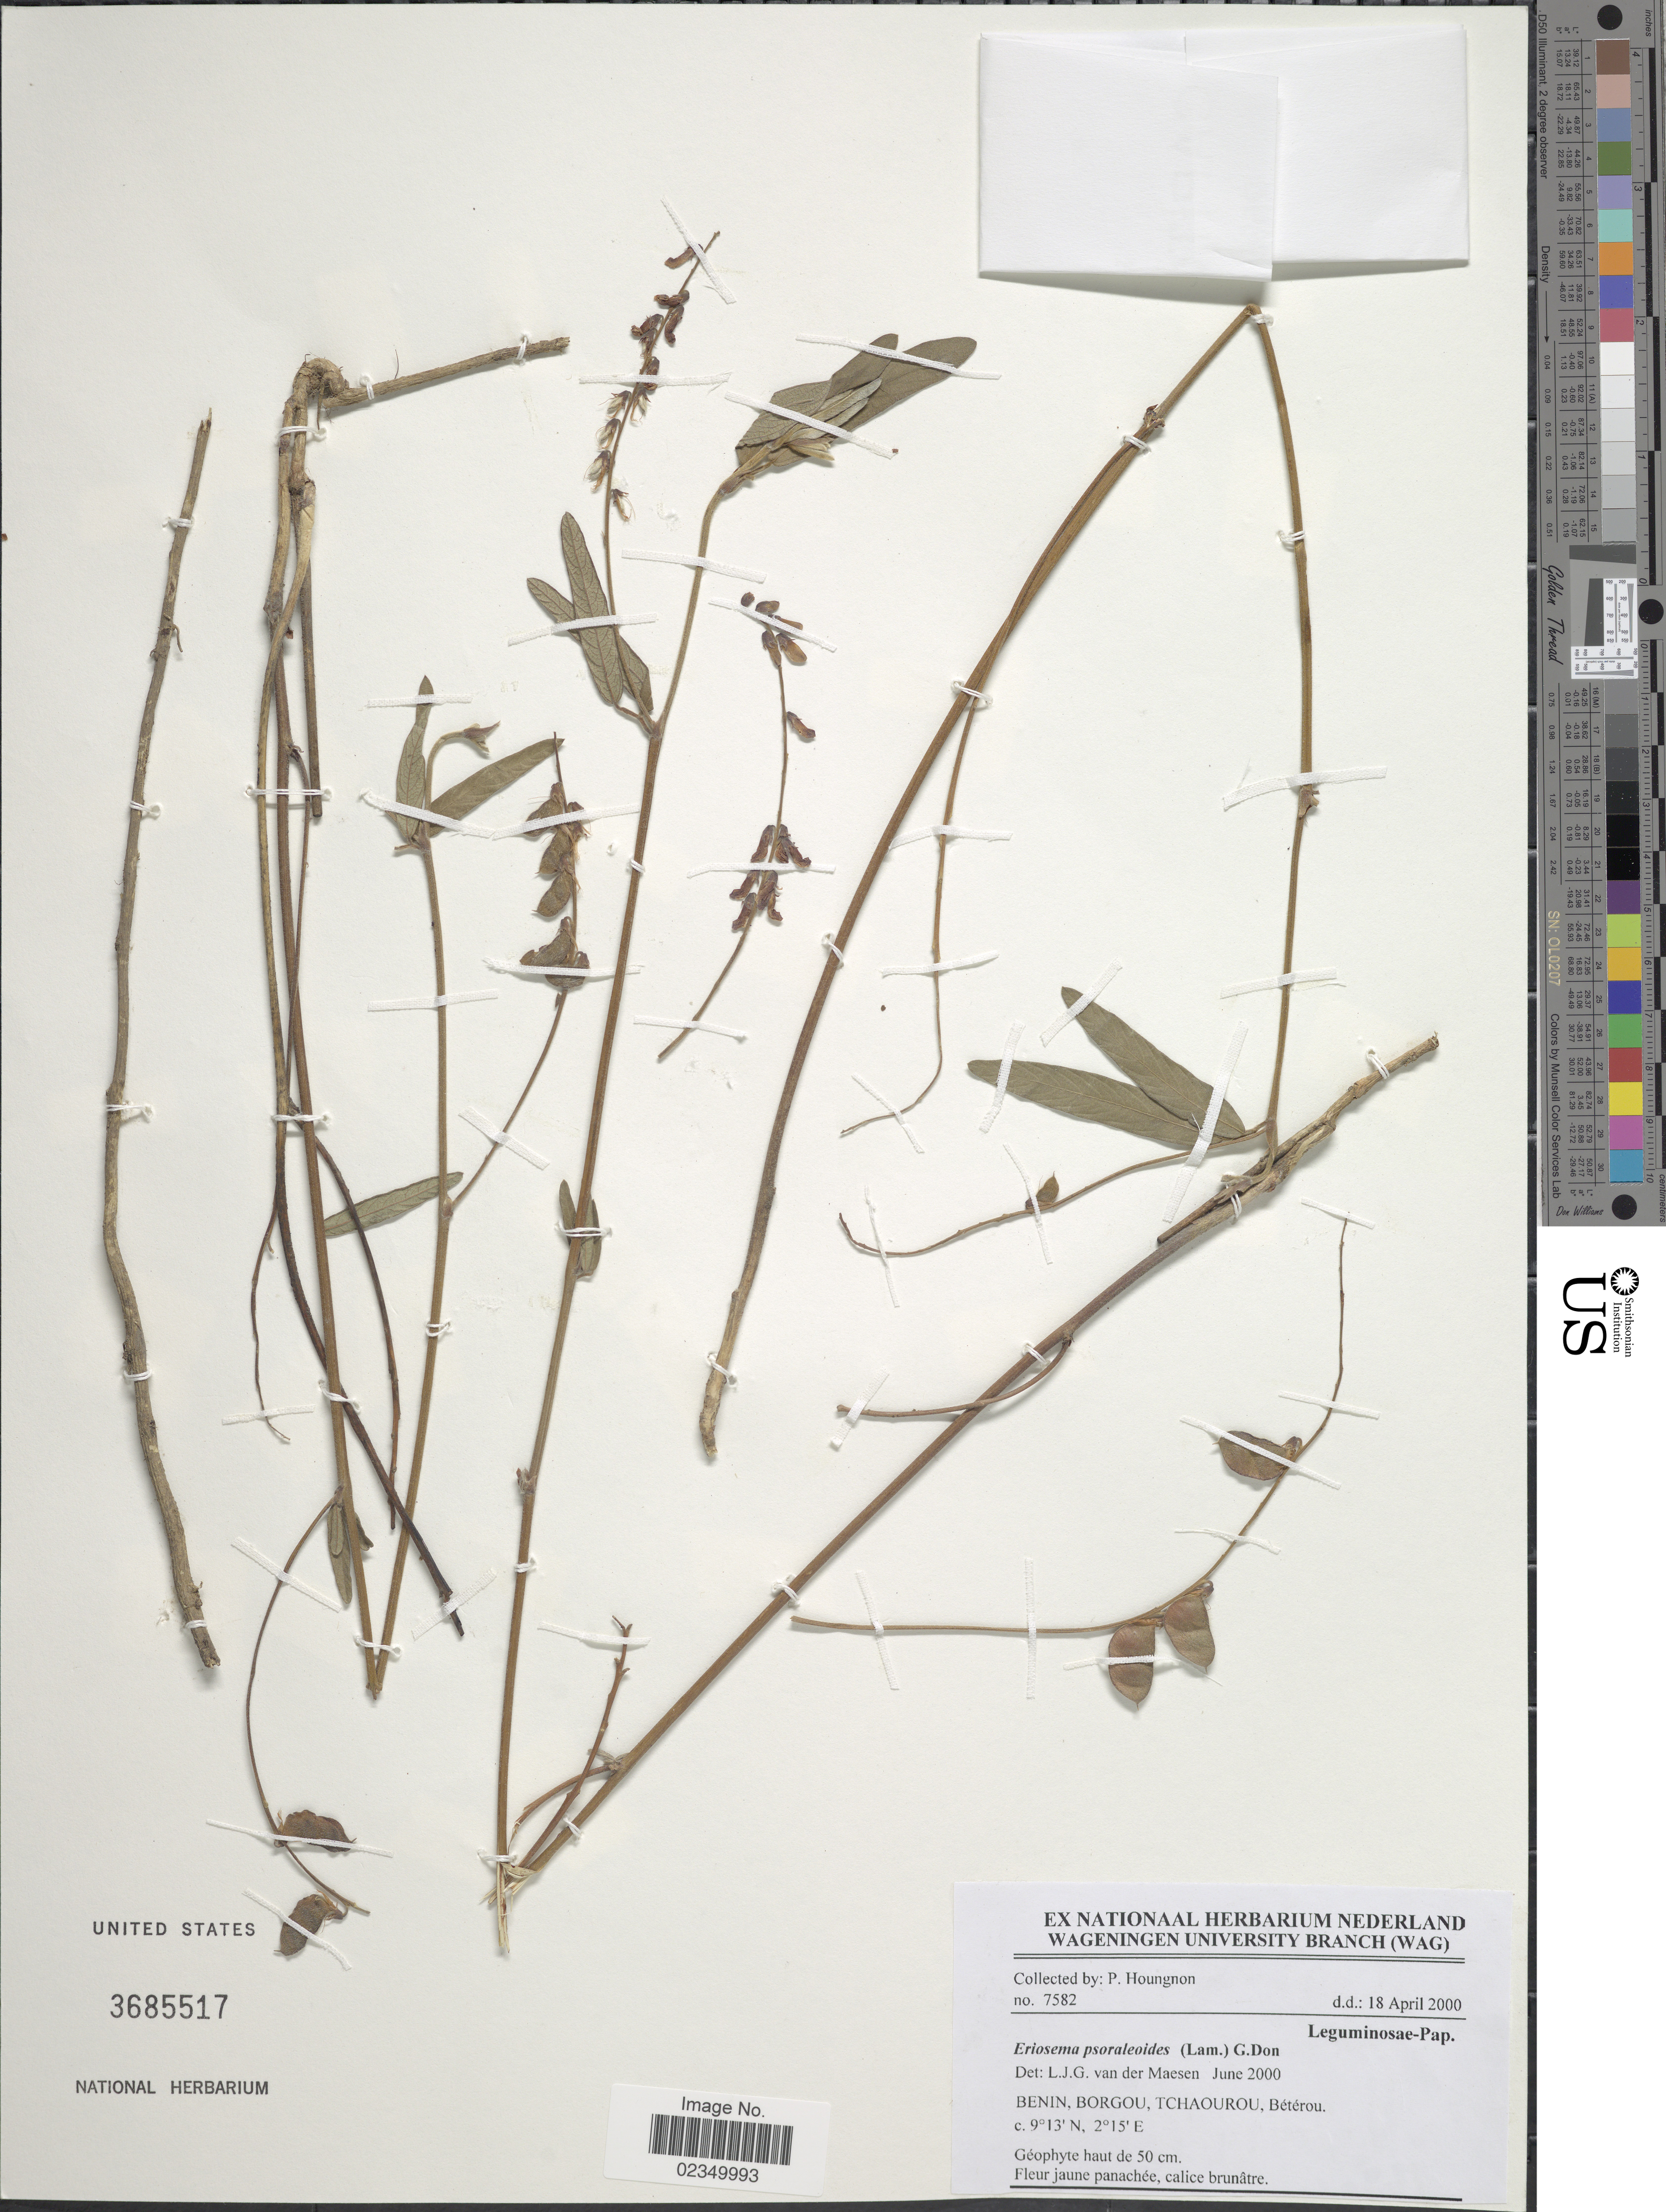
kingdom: Plantae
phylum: Tracheophyta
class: Magnoliopsida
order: Fabales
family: Fabaceae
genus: Eriosema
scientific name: Eriosema psoraloides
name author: (Lam.) G. Don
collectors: P. Houngnon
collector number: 7582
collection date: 2000-04-18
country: Benin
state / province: Borgou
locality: Benin, Borgou, Tchaorou, Beterou,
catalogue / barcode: US 3685517